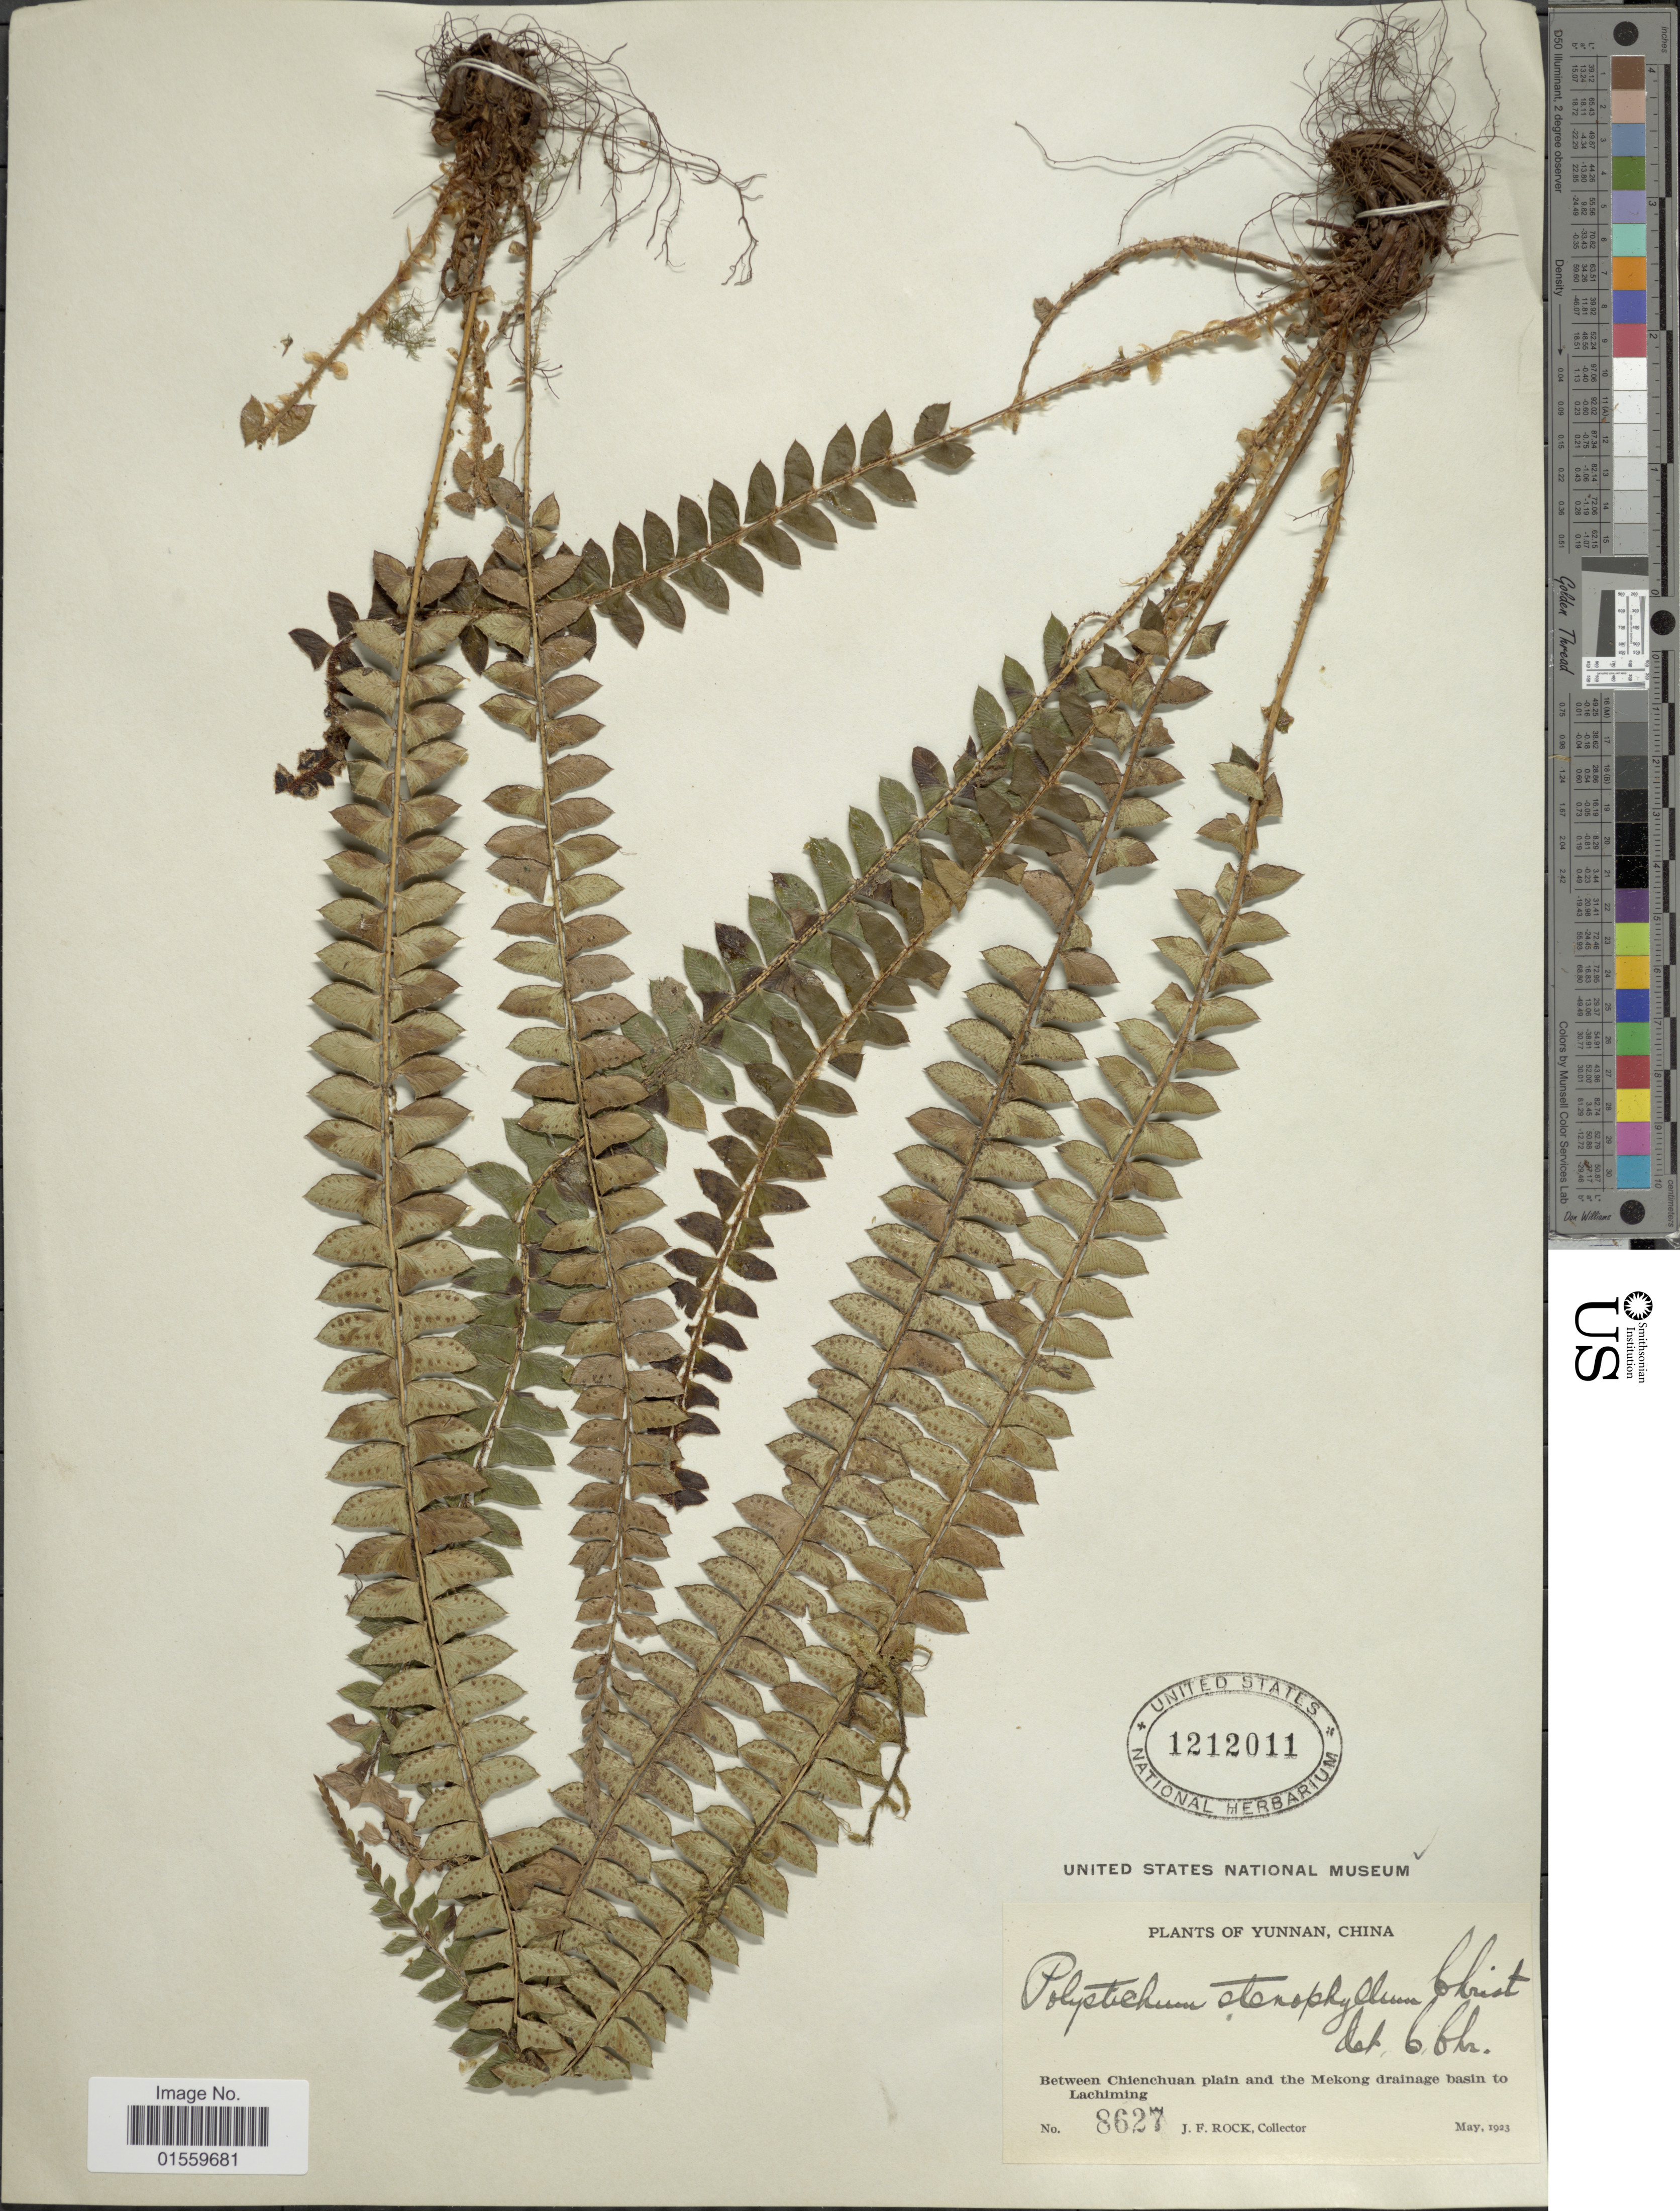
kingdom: Plantae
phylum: Tracheophyta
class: Polypodiopsida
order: Polypodiales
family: Dryopteridaceae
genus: Polystichum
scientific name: Polystichum stenophyllum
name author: Christ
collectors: J. Rock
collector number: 8627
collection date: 1923-05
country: China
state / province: Yunnan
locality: Yunnan, China, Between Chienchuan plain and the Mekong dranage basin to Lachiming.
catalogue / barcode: US 1212011